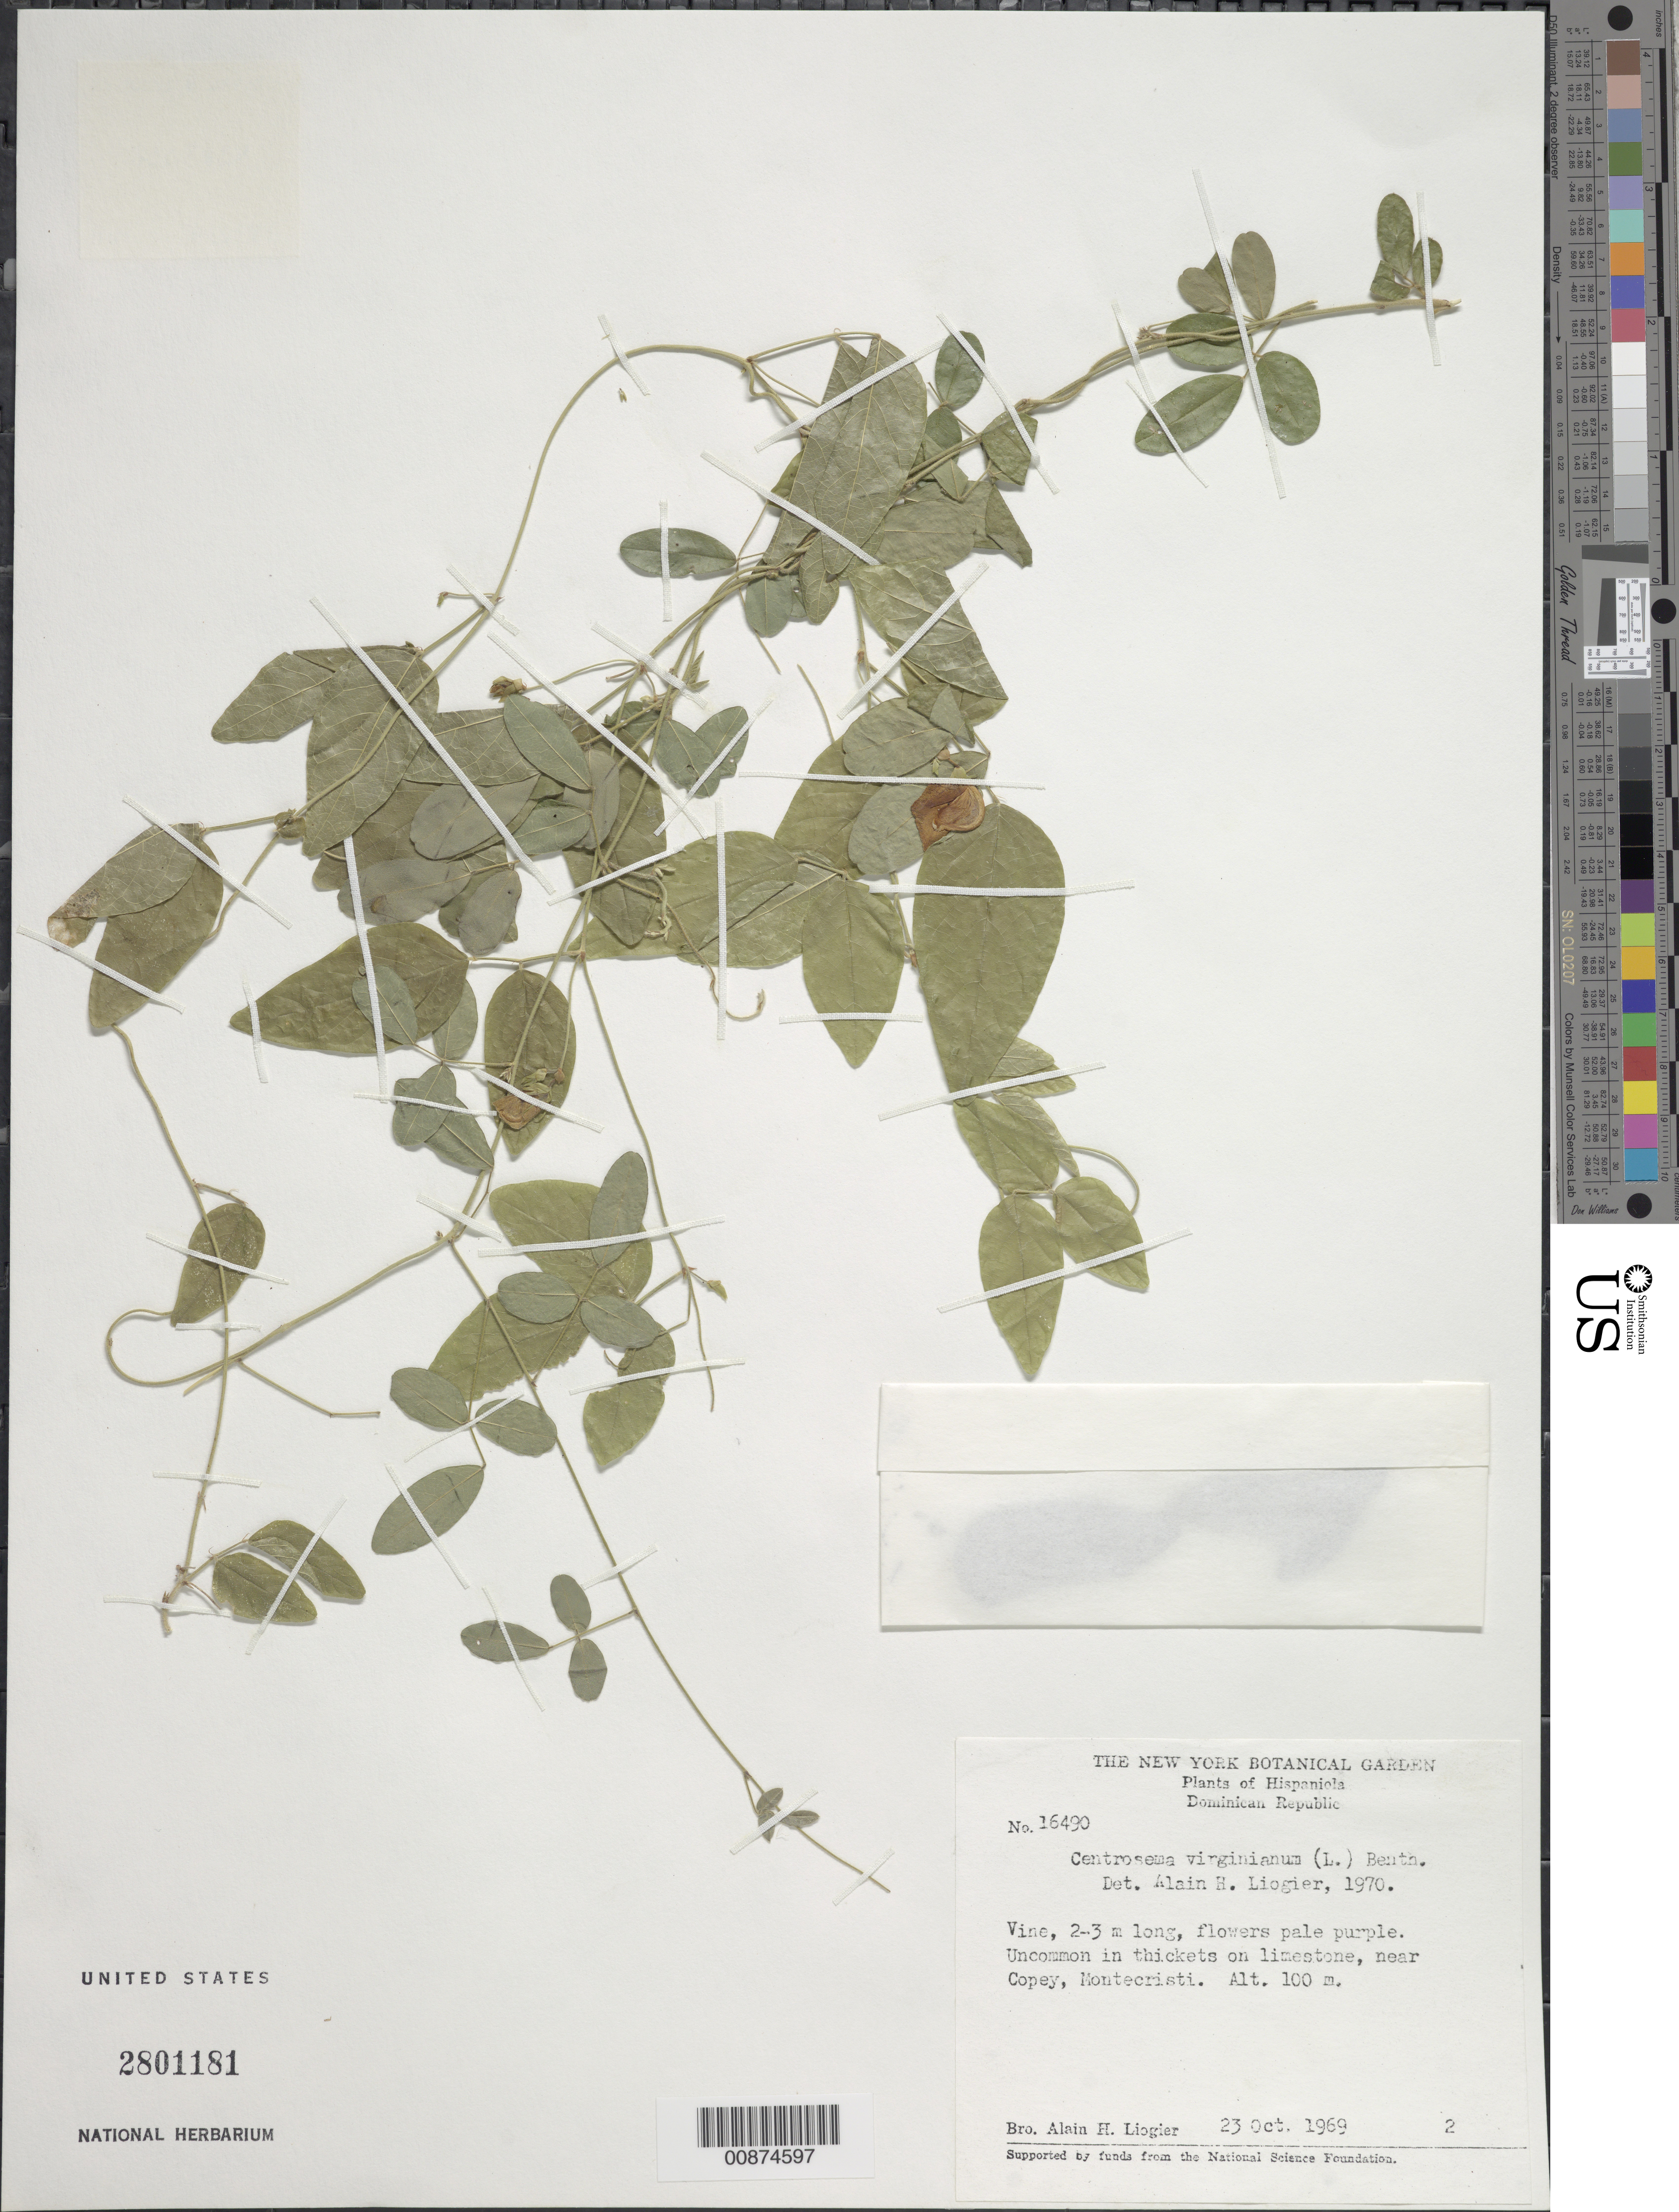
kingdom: Plantae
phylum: Tracheophyta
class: Magnoliopsida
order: Fabales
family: Fabaceae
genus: Centrosema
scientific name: Centrosema virginianum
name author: (L.) Benth.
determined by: Liogier, Alain H.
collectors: A. H. Liogier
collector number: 16490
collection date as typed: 23 Oct 1969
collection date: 1969-10-23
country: Dominican Republic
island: Hispaniola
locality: Near Copey, Montecristi.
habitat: Uncommon in thickets on limestone.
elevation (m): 100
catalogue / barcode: US 2801181